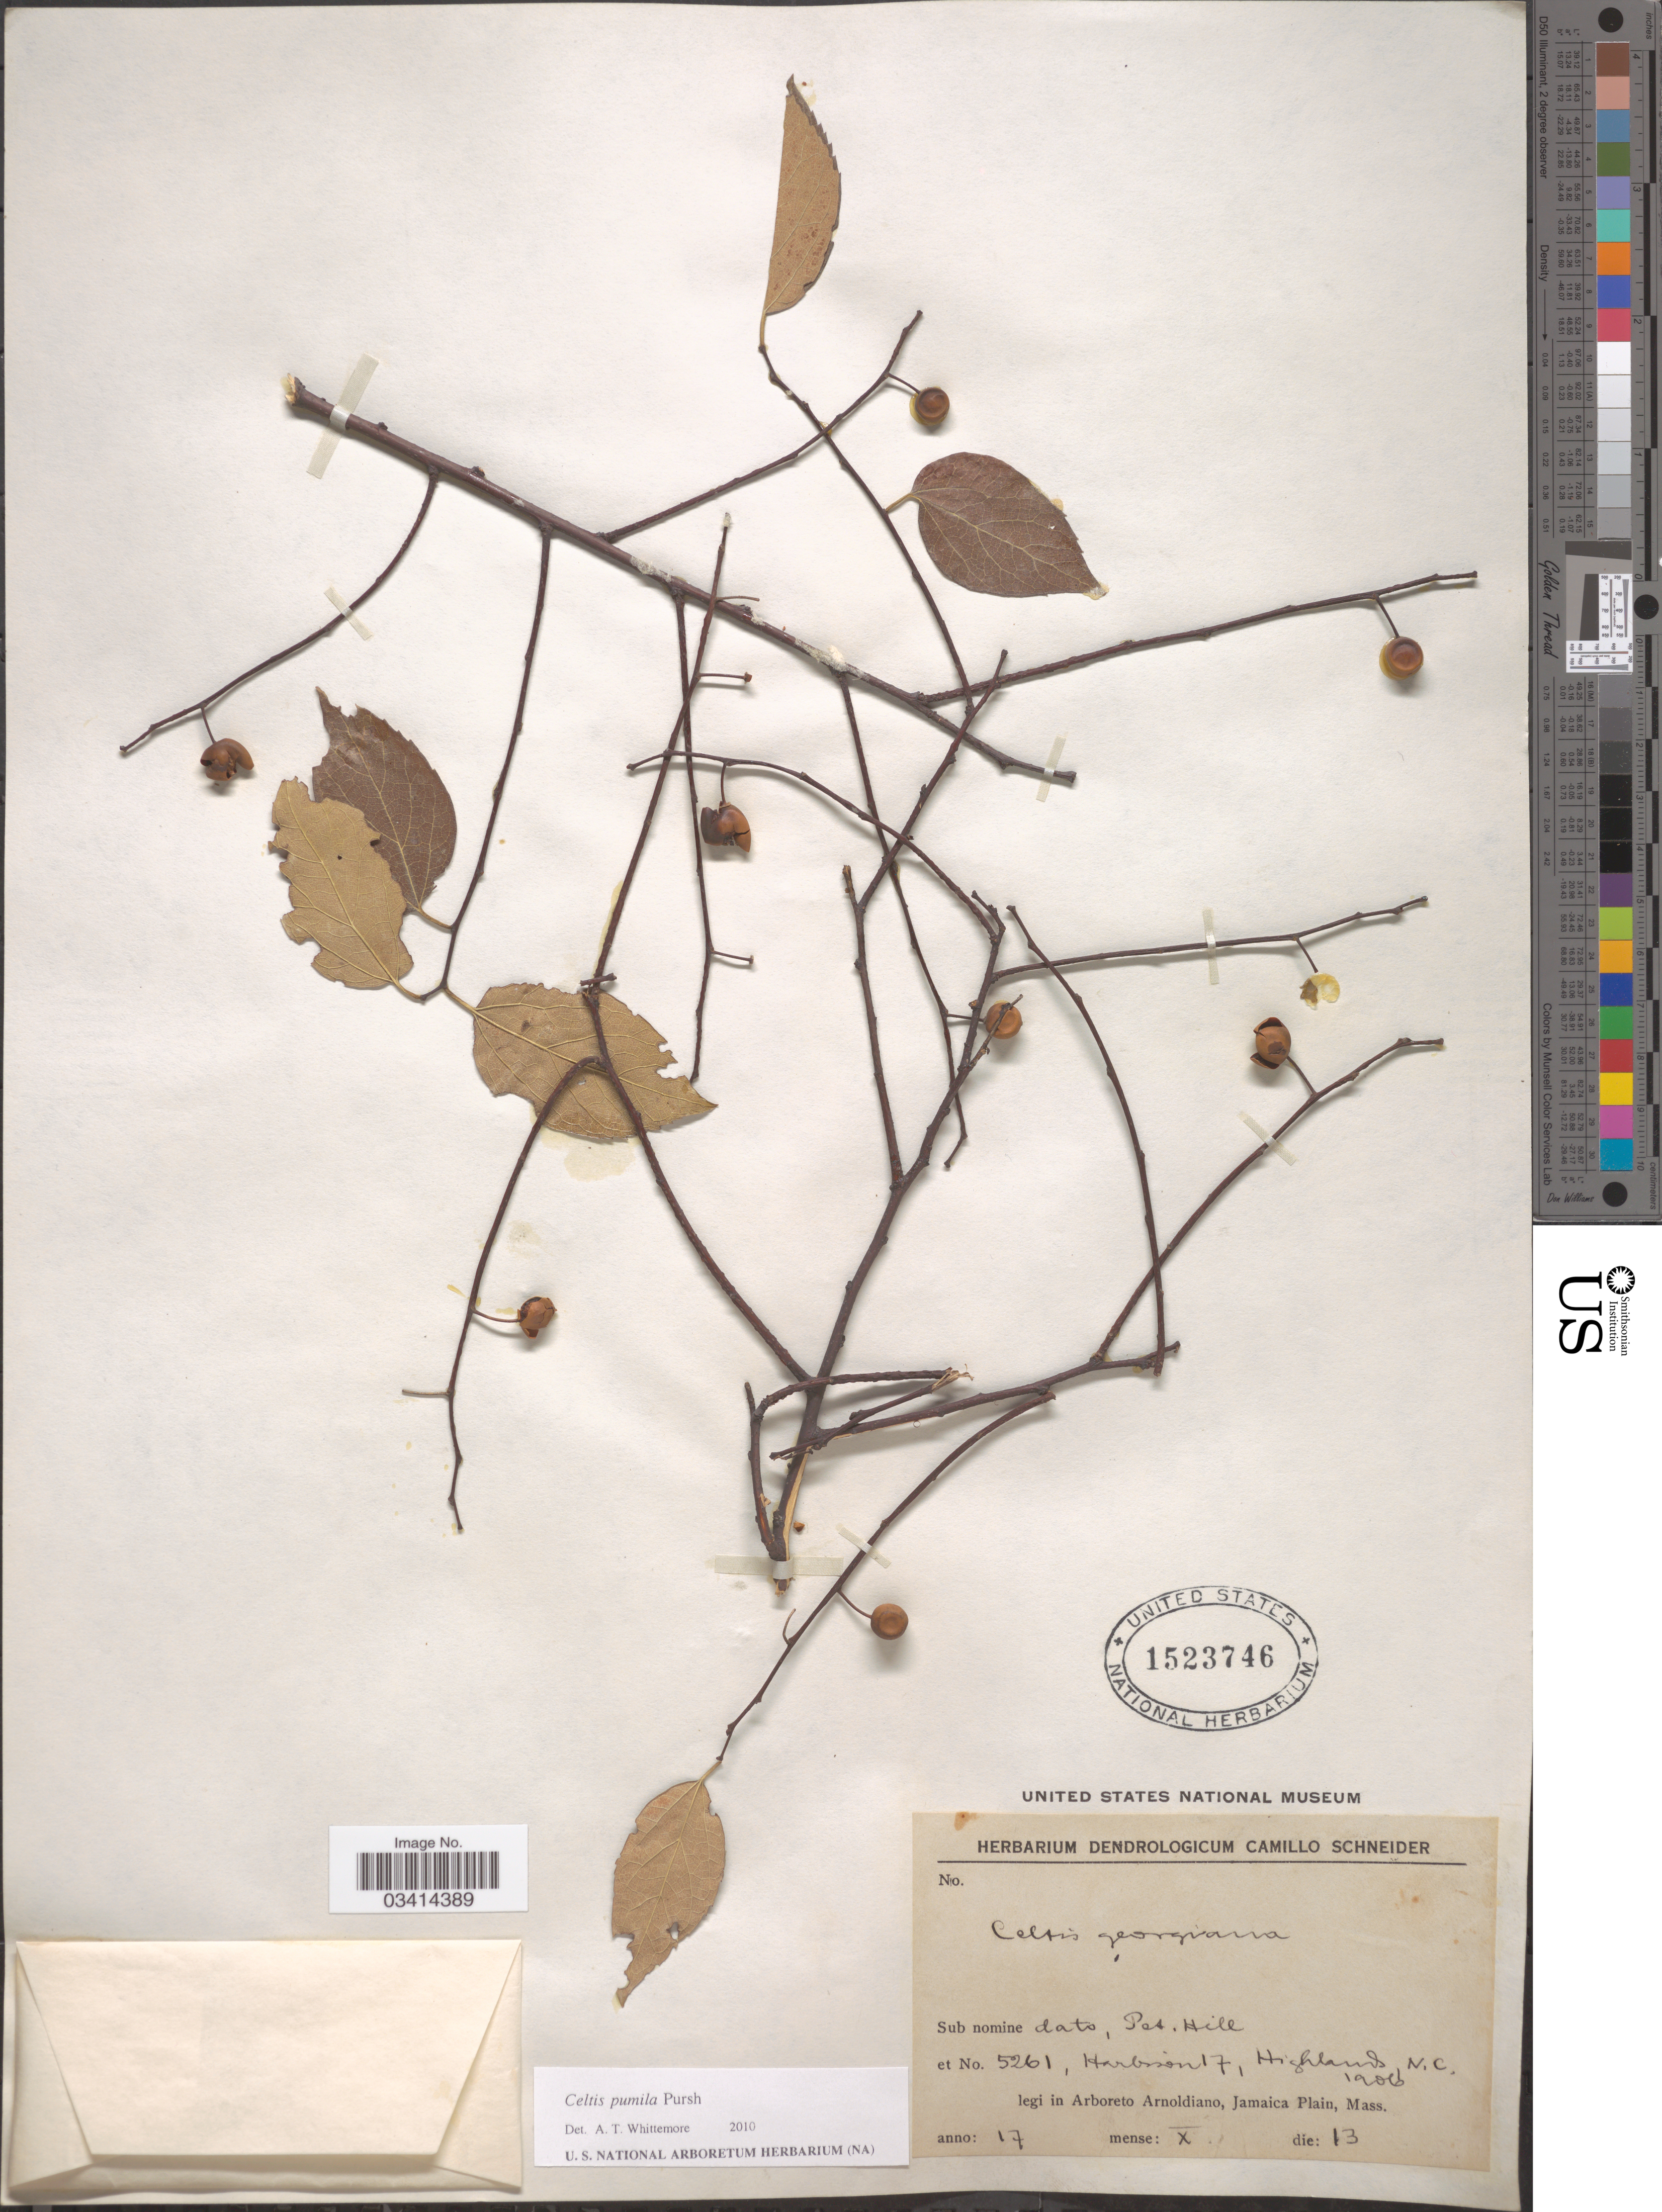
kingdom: Plantae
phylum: Tracheophyta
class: Magnoliopsida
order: Rosales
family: Cannabaceae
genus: Celtis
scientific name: Celtis tenuifolia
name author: Nutt.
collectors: ex herb. Dendrologicum C. Schneider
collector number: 5261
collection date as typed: Transcribed d/m/y: 13/10/17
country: United States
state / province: Massachusetts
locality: In Arboreto Arnoldiano, Jamaica Plain.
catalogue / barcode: US 1523746